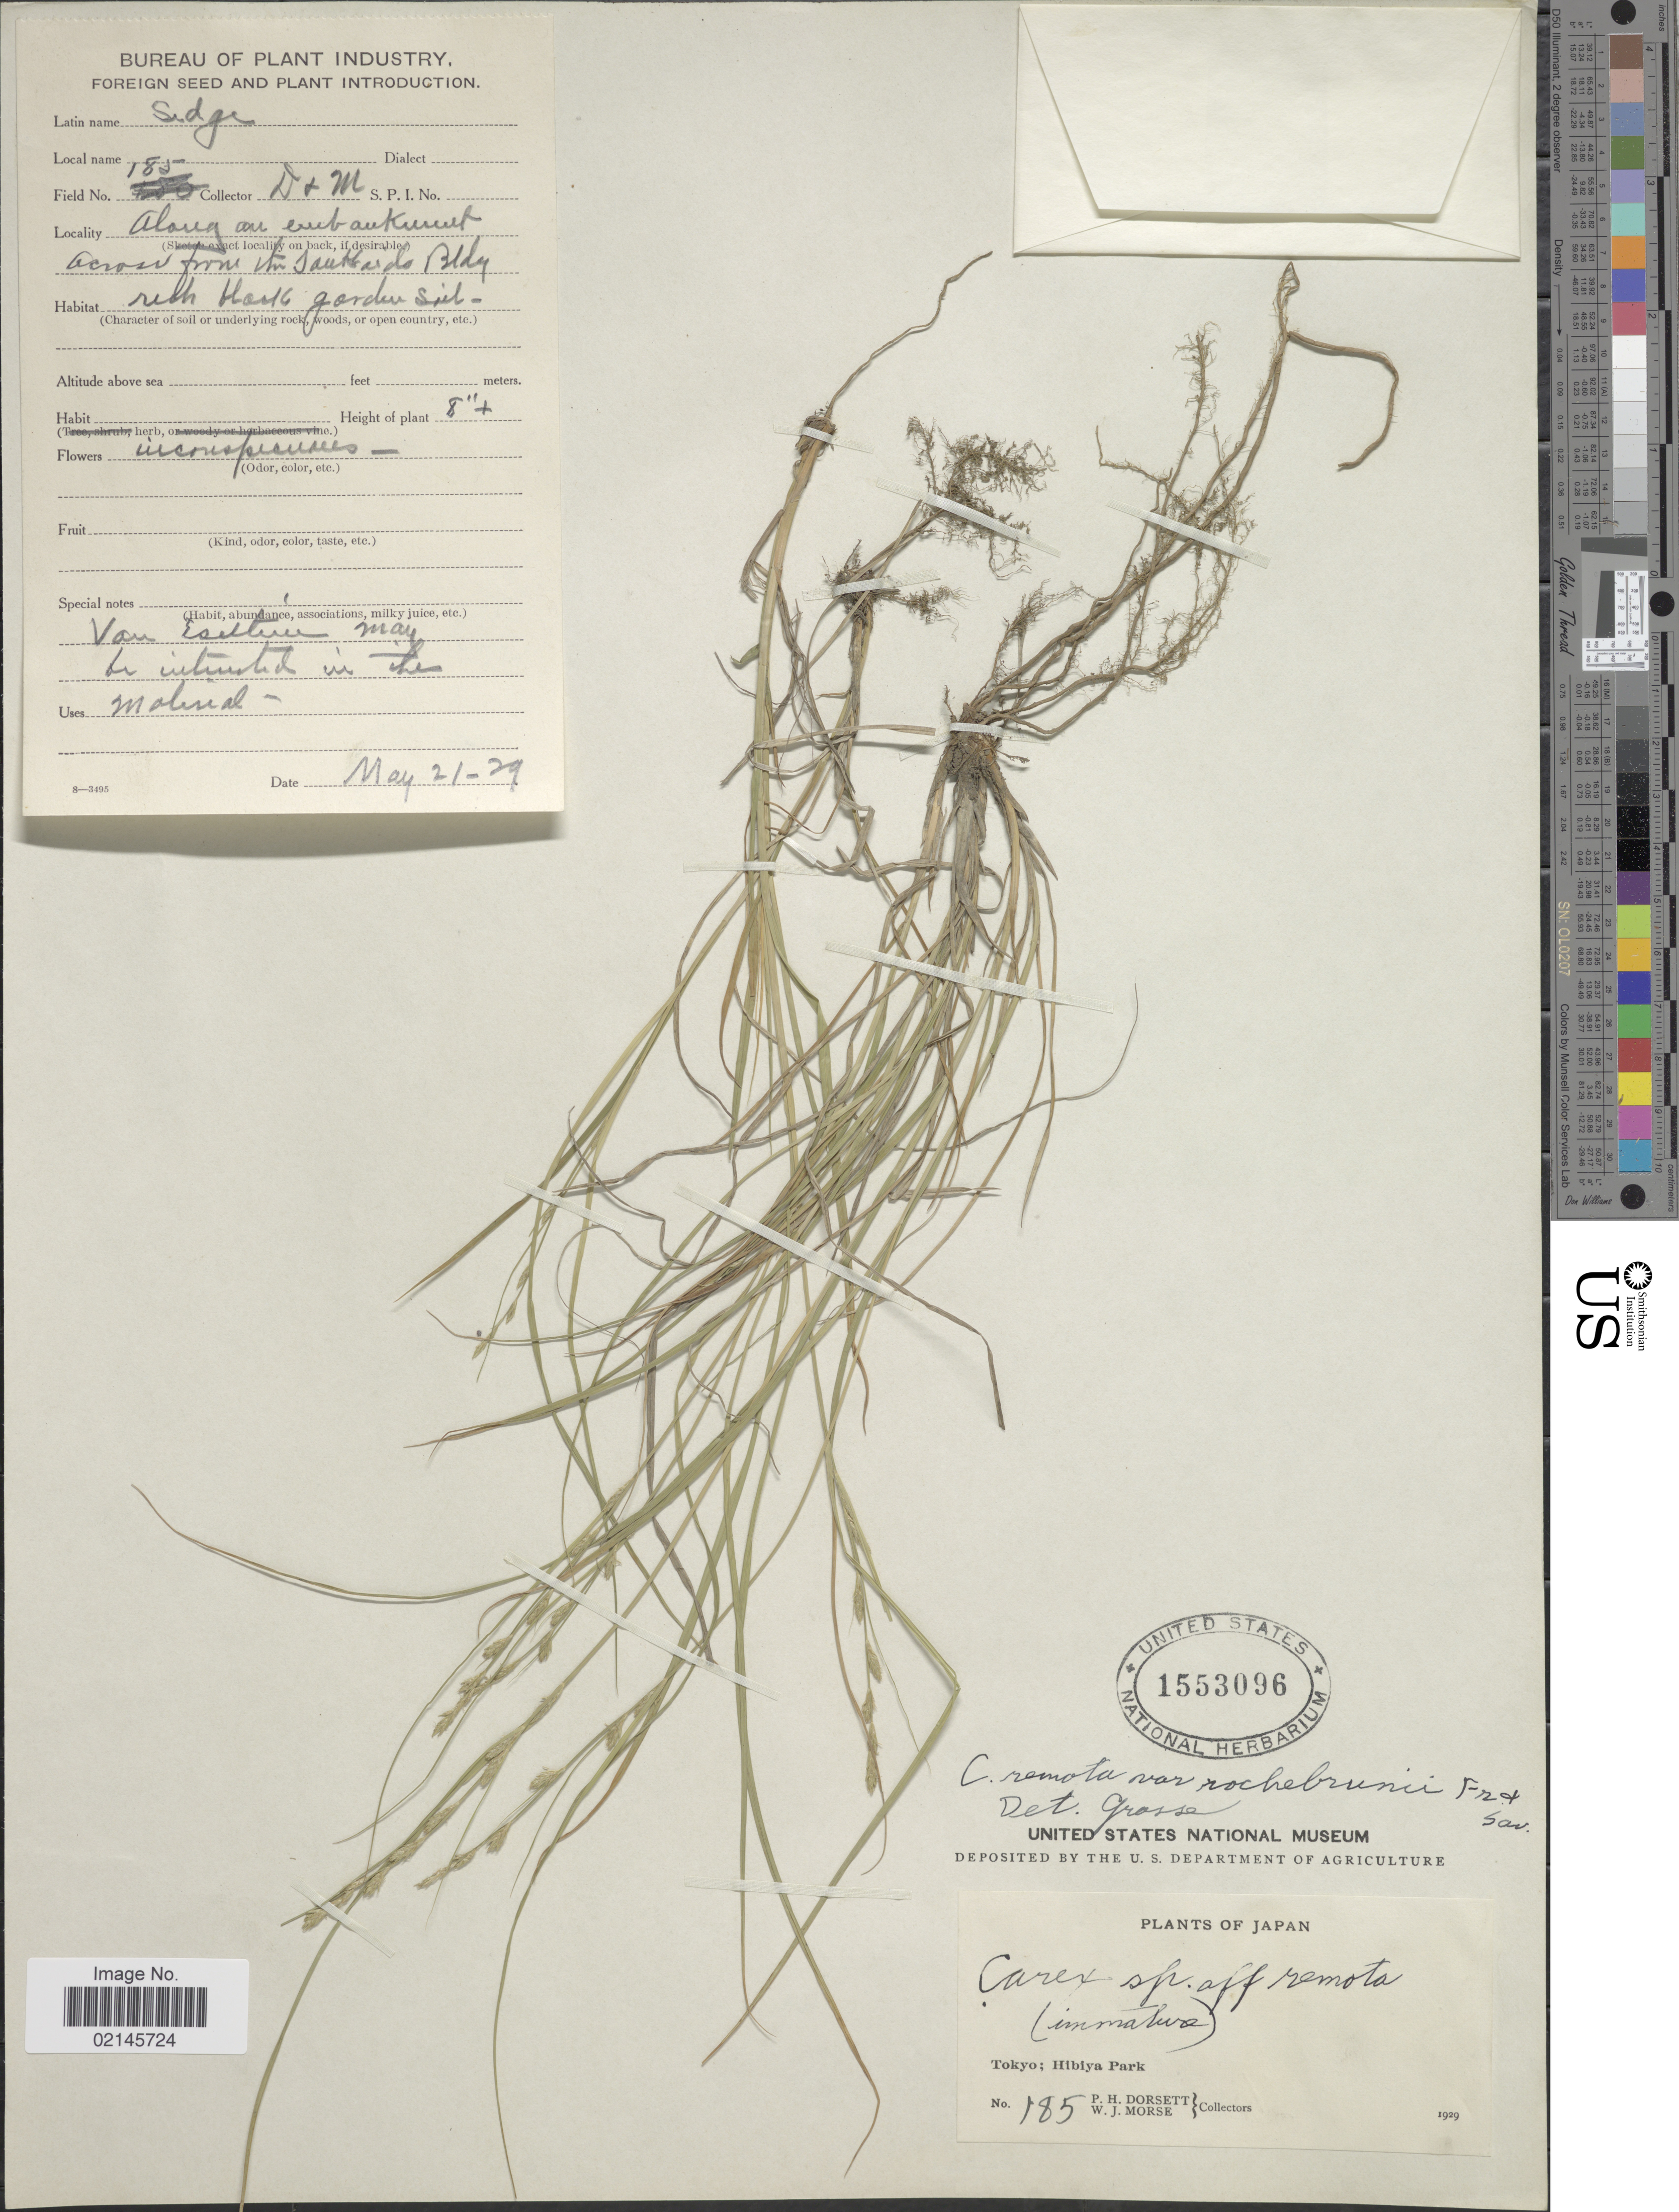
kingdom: Plantae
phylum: Tracheophyta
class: Liliopsida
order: Poales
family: Cyperaceae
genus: Carex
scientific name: Carex remota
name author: L.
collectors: P. H. Dorsett & W. J. Morse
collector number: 185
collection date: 1929-05-21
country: Japan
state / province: Tokyo, Federal City of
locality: Tokyo, Hibiya Park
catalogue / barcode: US 1553096